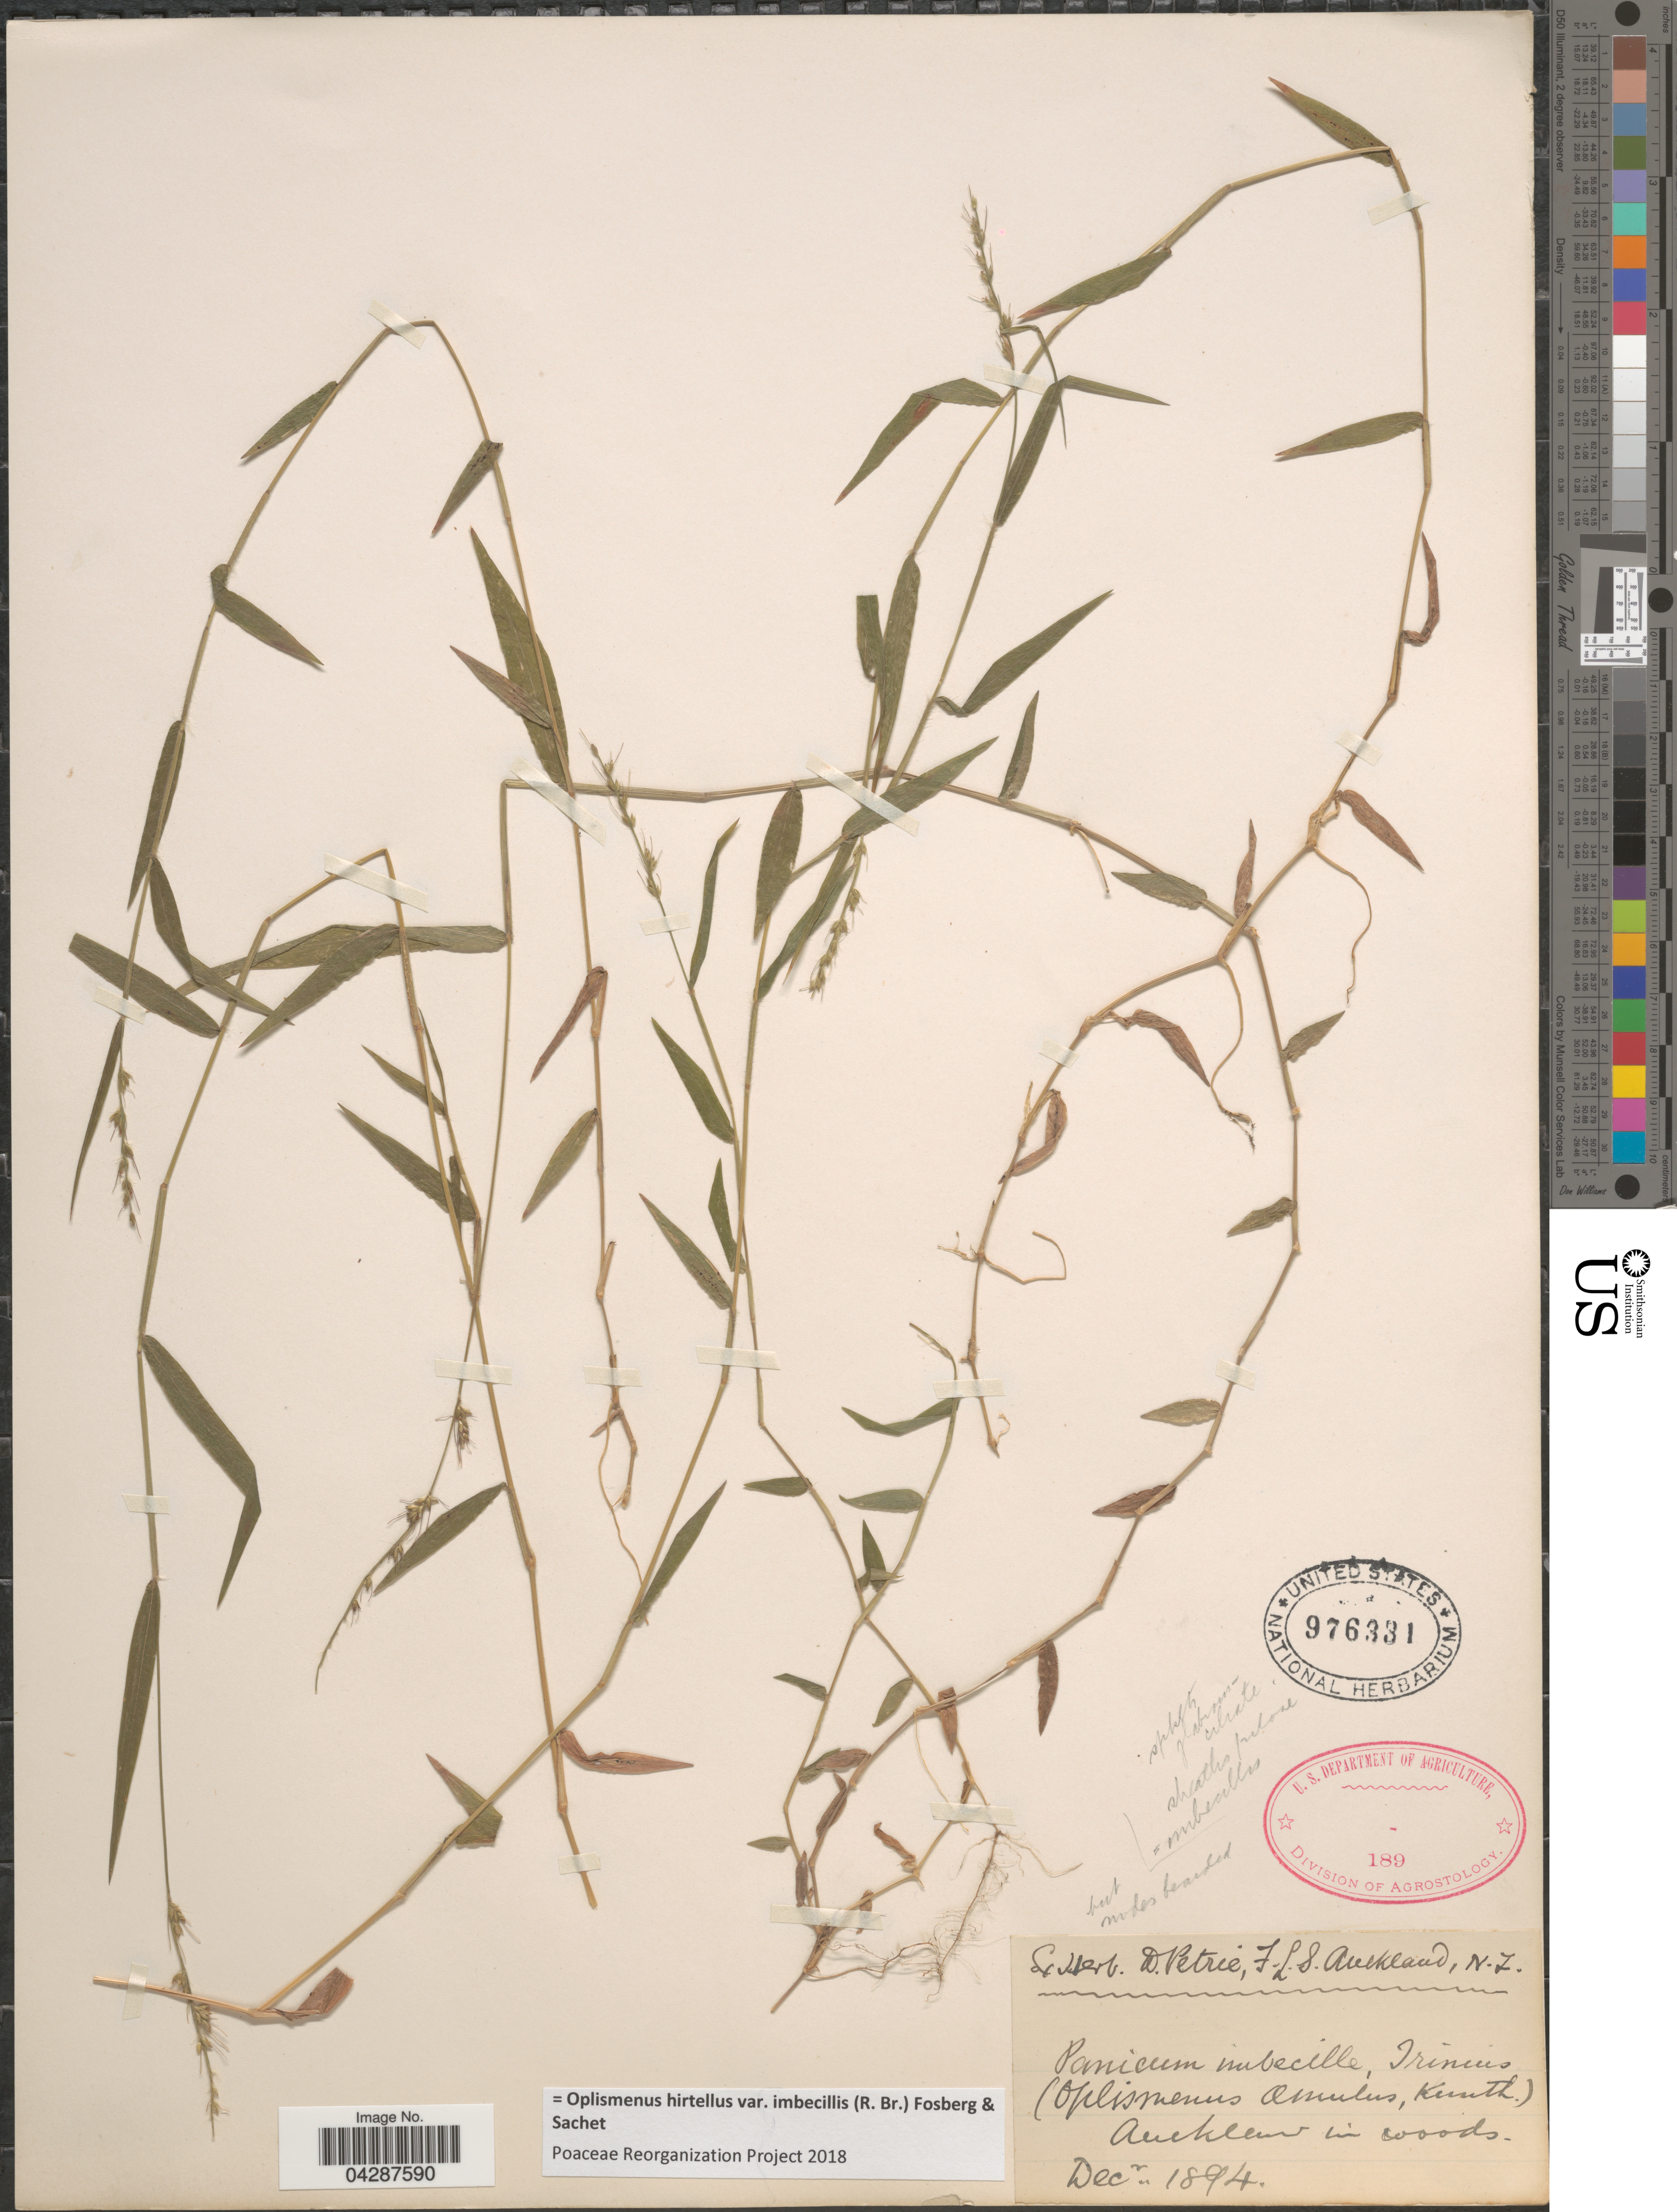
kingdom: Plantae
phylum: Tracheophyta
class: Liliopsida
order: Poales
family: Poaceae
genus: Oplismenus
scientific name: Oplismenus hirtellus var. imbecillis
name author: (R. Br.) Fosberg & Sachet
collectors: D. Petrie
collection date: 1894-12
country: New Zealand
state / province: Auckland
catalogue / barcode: US 976331